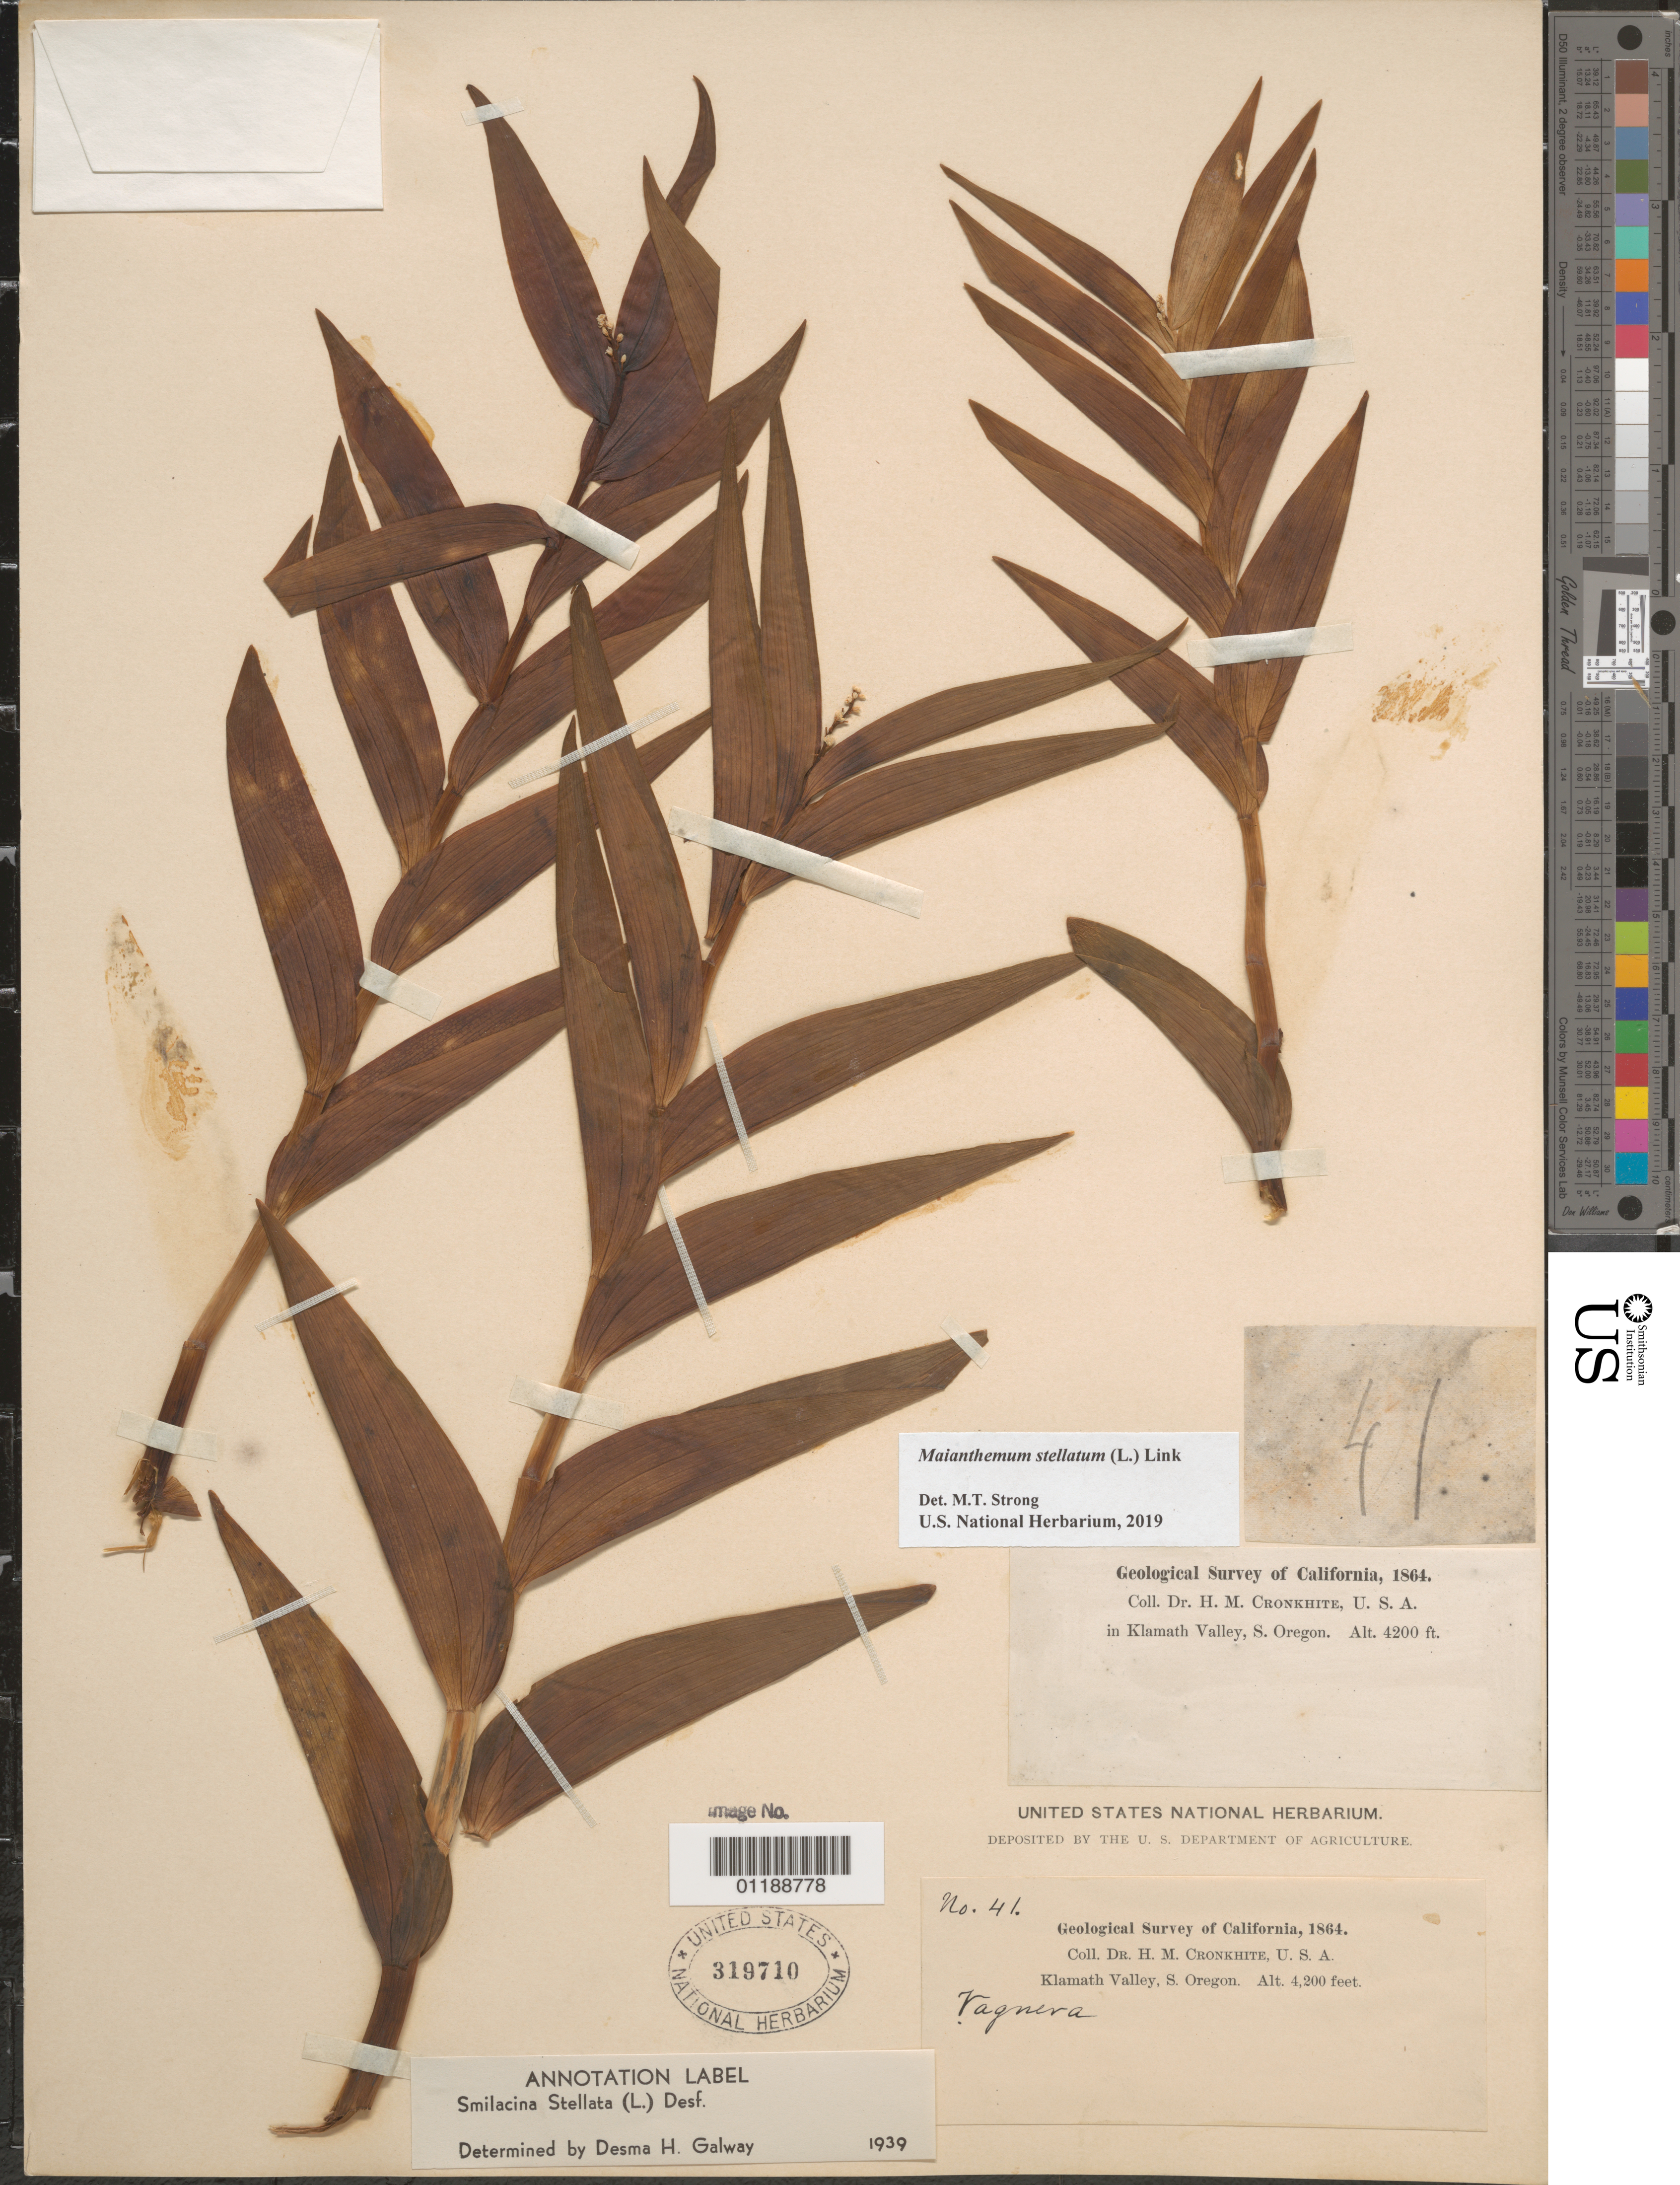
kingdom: Plantae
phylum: Tracheophyta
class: Liliopsida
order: Asparagales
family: Asparagaceae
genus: Maianthemum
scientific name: Maianthemum stellatum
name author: (L.) Link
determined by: Strong, Mark T., (BOT), Smithsonian Institution - National Museum of Natural History (UNITED STATES)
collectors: H. M. Cronkhite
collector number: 41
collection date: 1864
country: United States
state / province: Oregon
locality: Klamath Valley, S. Oregon.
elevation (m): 1280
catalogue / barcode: US 319710